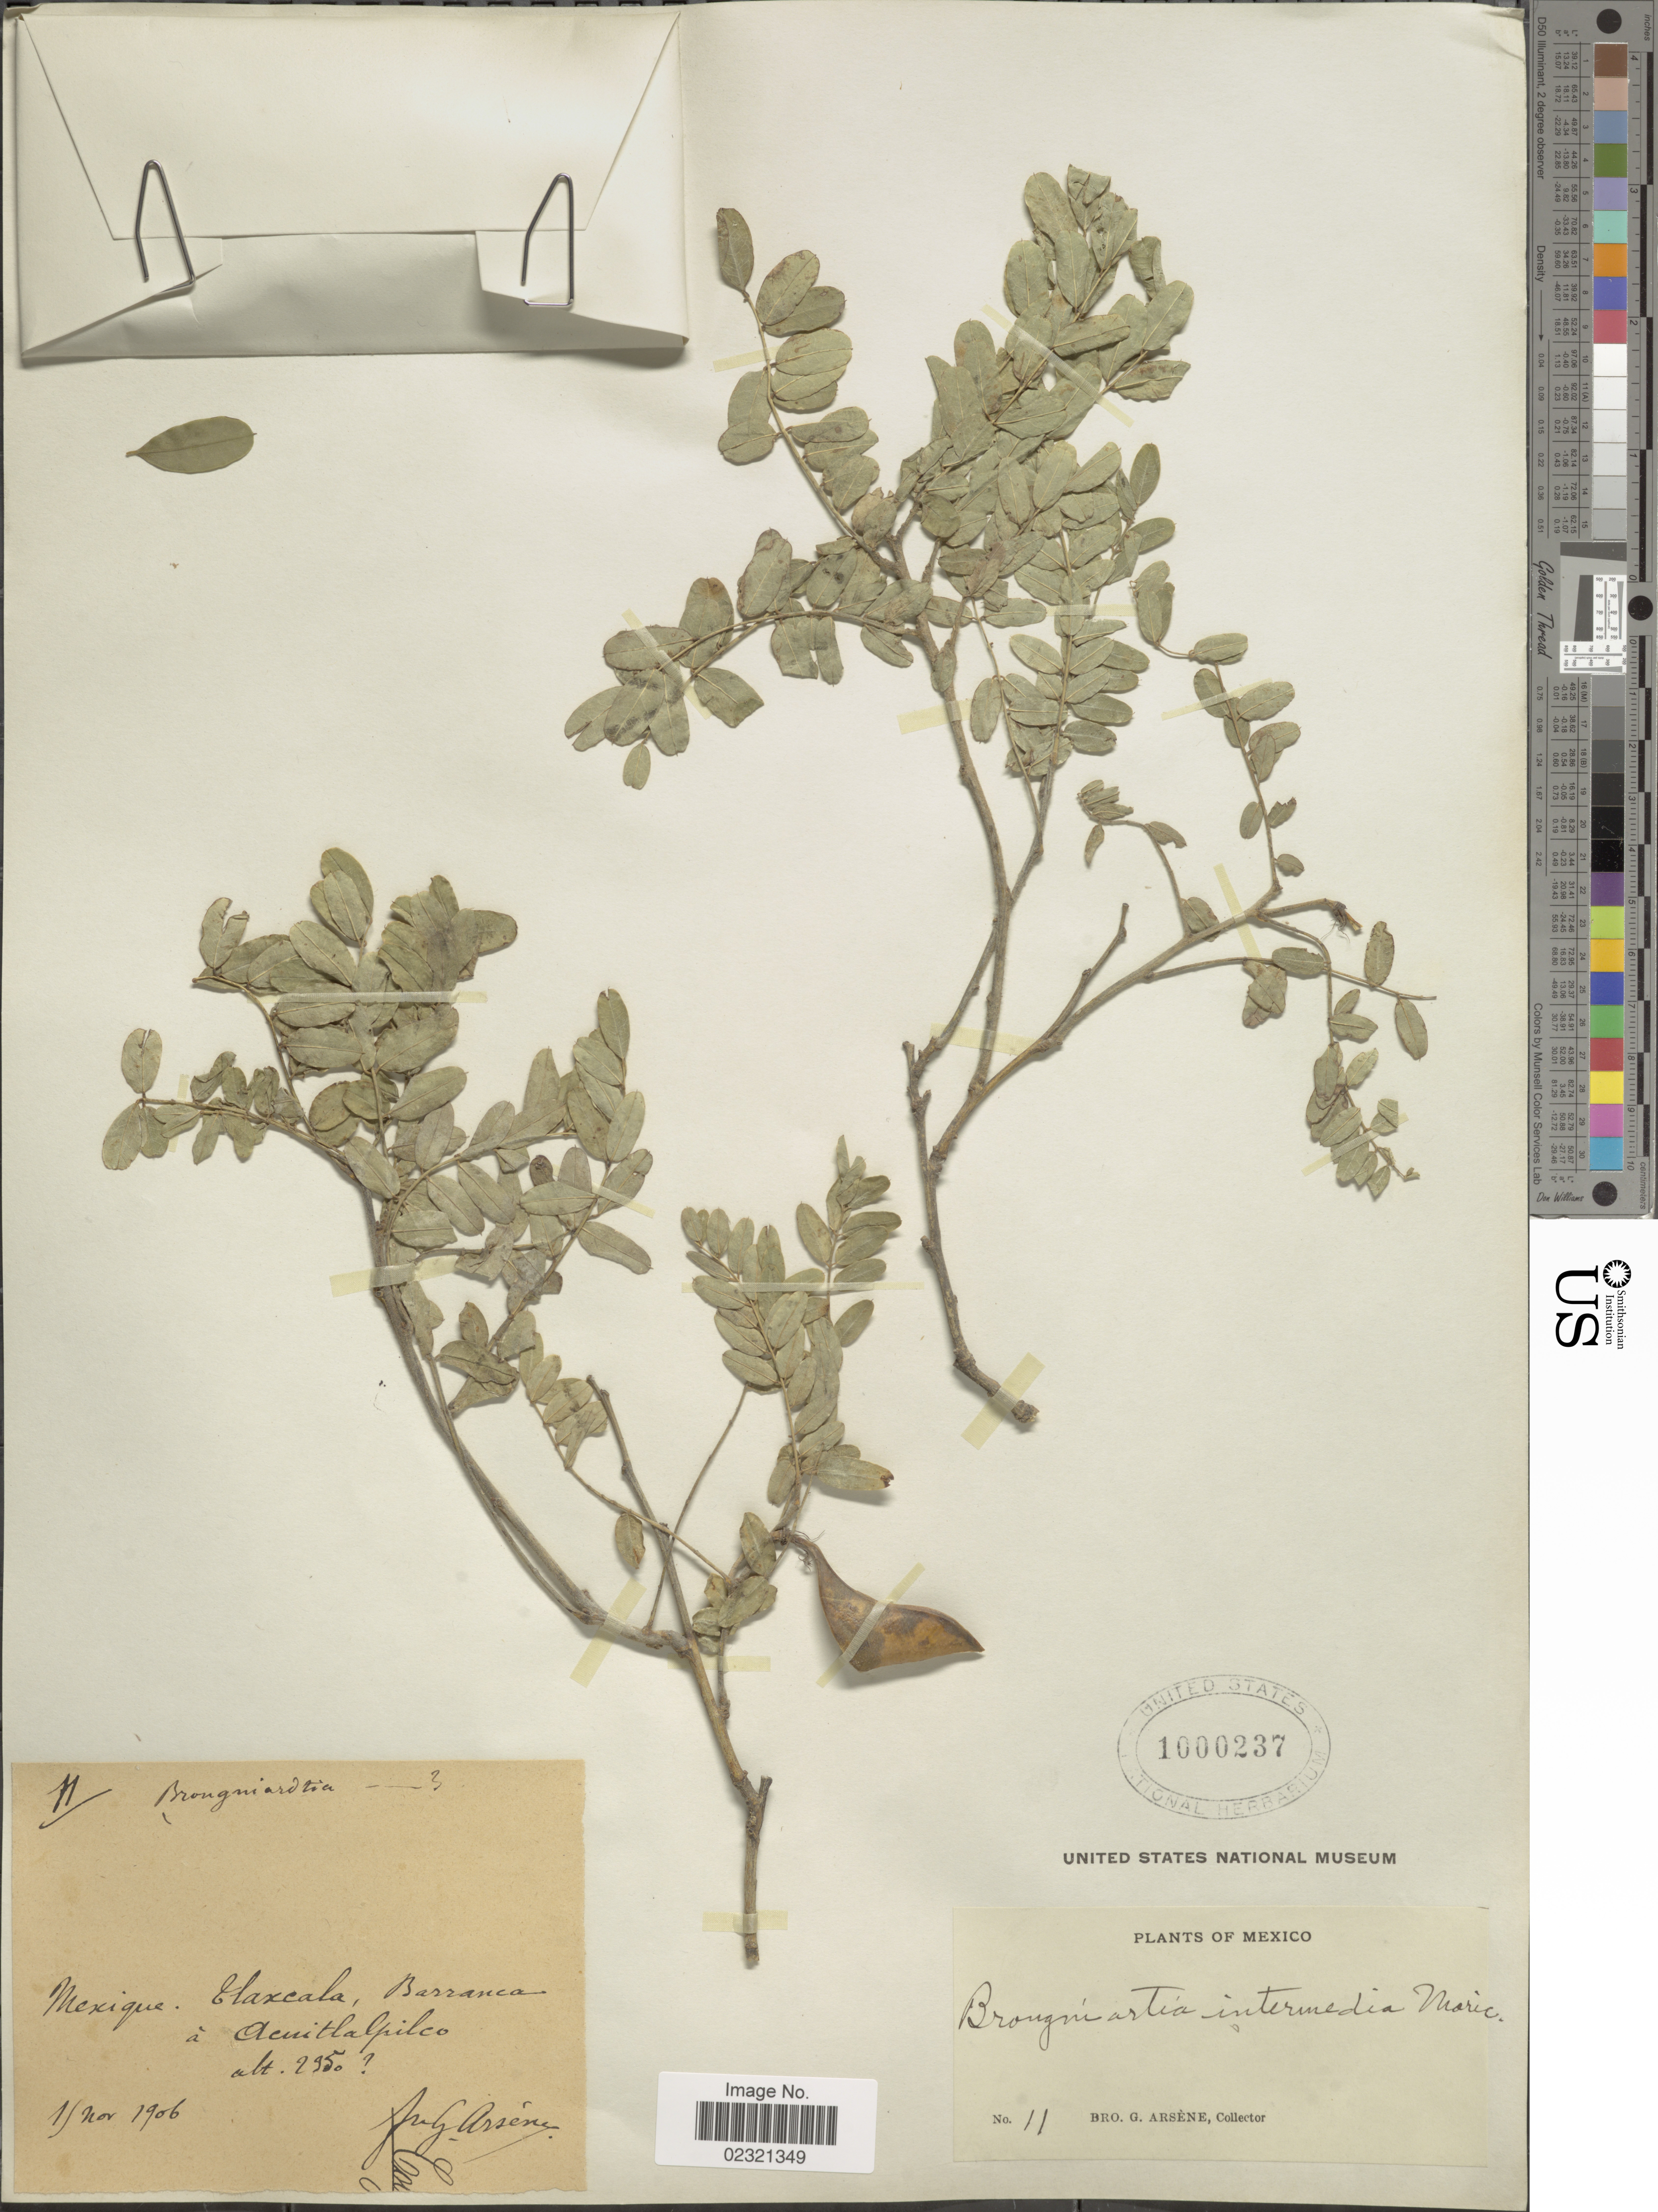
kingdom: Plantae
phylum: Tracheophyta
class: Magnoliopsida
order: Fabales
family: Fabaceae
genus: Brongniartia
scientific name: Brongniartia intermedia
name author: Moric.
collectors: Bro. G. Arsène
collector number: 11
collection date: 1906-11-19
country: Mexico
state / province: Tlaxcala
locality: Barranca á Acuitlalpilco [Canyon at Acuitlapilco]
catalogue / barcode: US 1000237